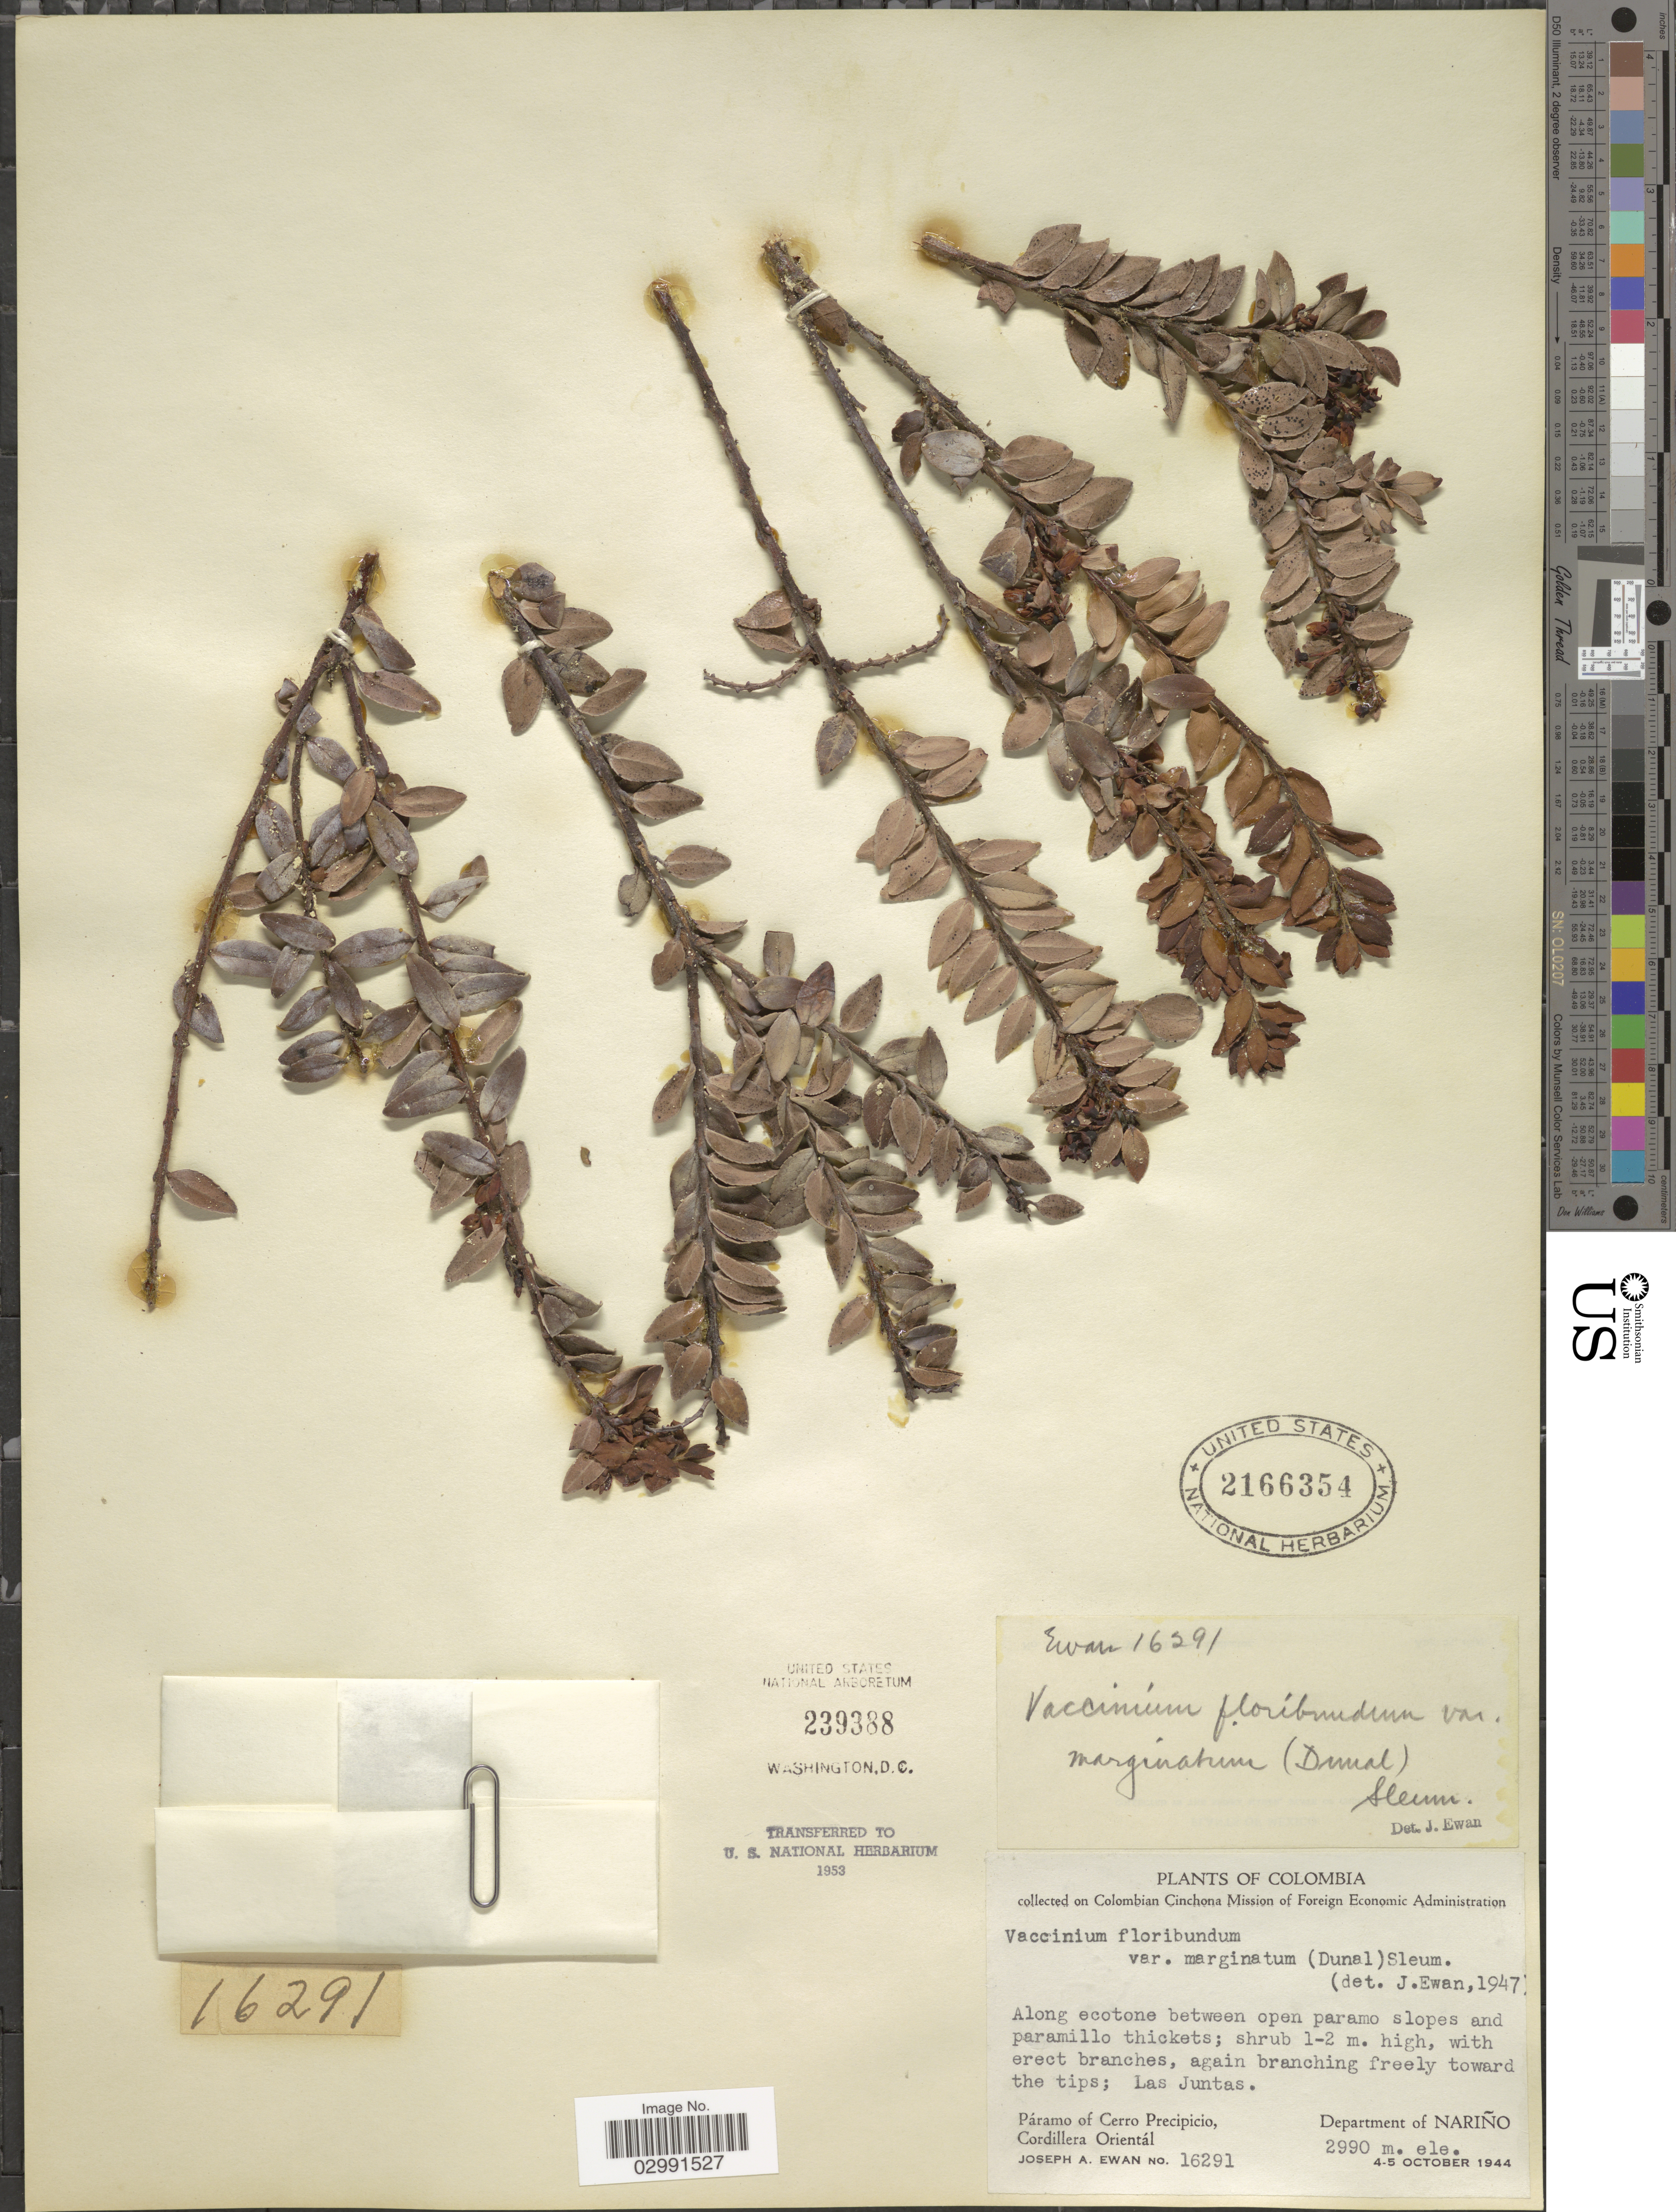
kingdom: Plantae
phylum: Tracheophyta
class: Magnoliopsida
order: Ericales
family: Ericaceae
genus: Vaccinium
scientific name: Vaccinium floribundum var. marginatum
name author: Kunth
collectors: J. A. Ewan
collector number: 16291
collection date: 1944-10-04/1944-10-05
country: Colombia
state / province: Nariño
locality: Las Juntas. Páramo of Cerro Precipicio, Department of Nariño. Cordillera Orientál.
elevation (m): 2990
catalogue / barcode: US 2166354